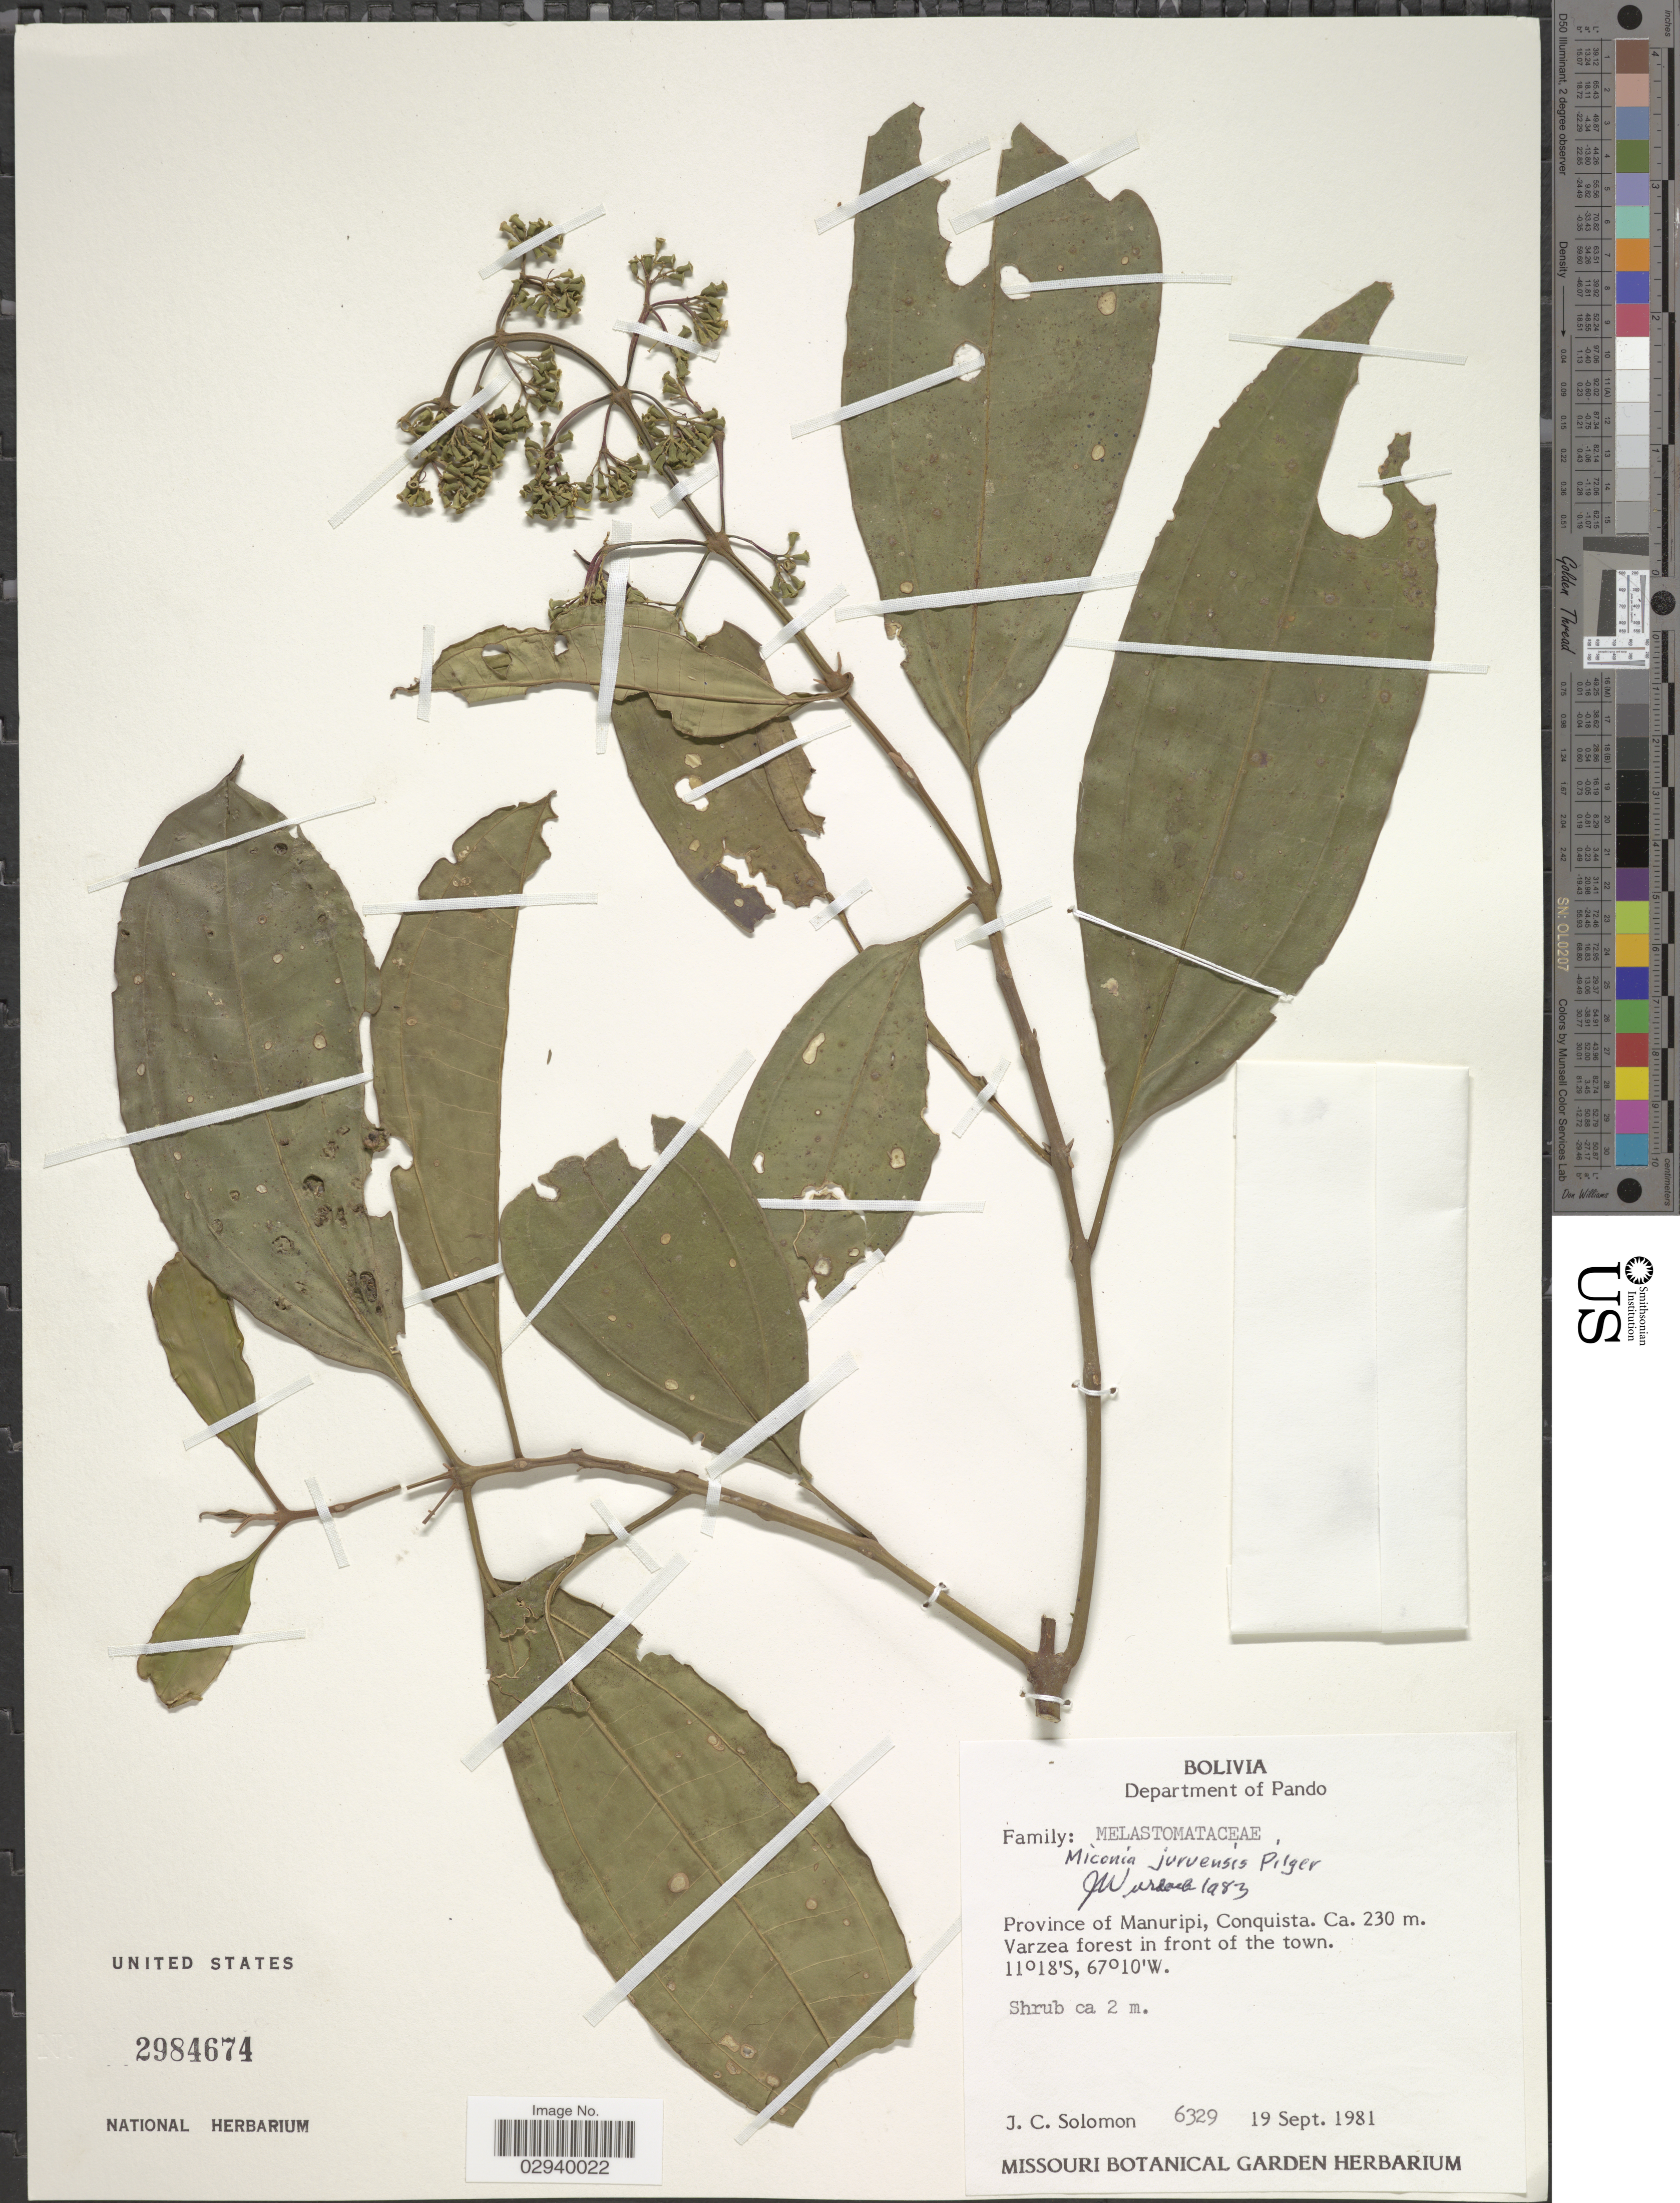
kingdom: Plantae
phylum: Tracheophyta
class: Magnoliopsida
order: Myrtales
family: Melastomataceae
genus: Miconia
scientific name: Miconia juruensis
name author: Pilg.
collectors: J. C. Solomon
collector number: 6329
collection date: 1981-09-19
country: Bolivia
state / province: Pando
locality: Department of Pando. Province of Manuripi, Conquista. Varzea forest in front of the town.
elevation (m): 230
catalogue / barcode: US 2984674